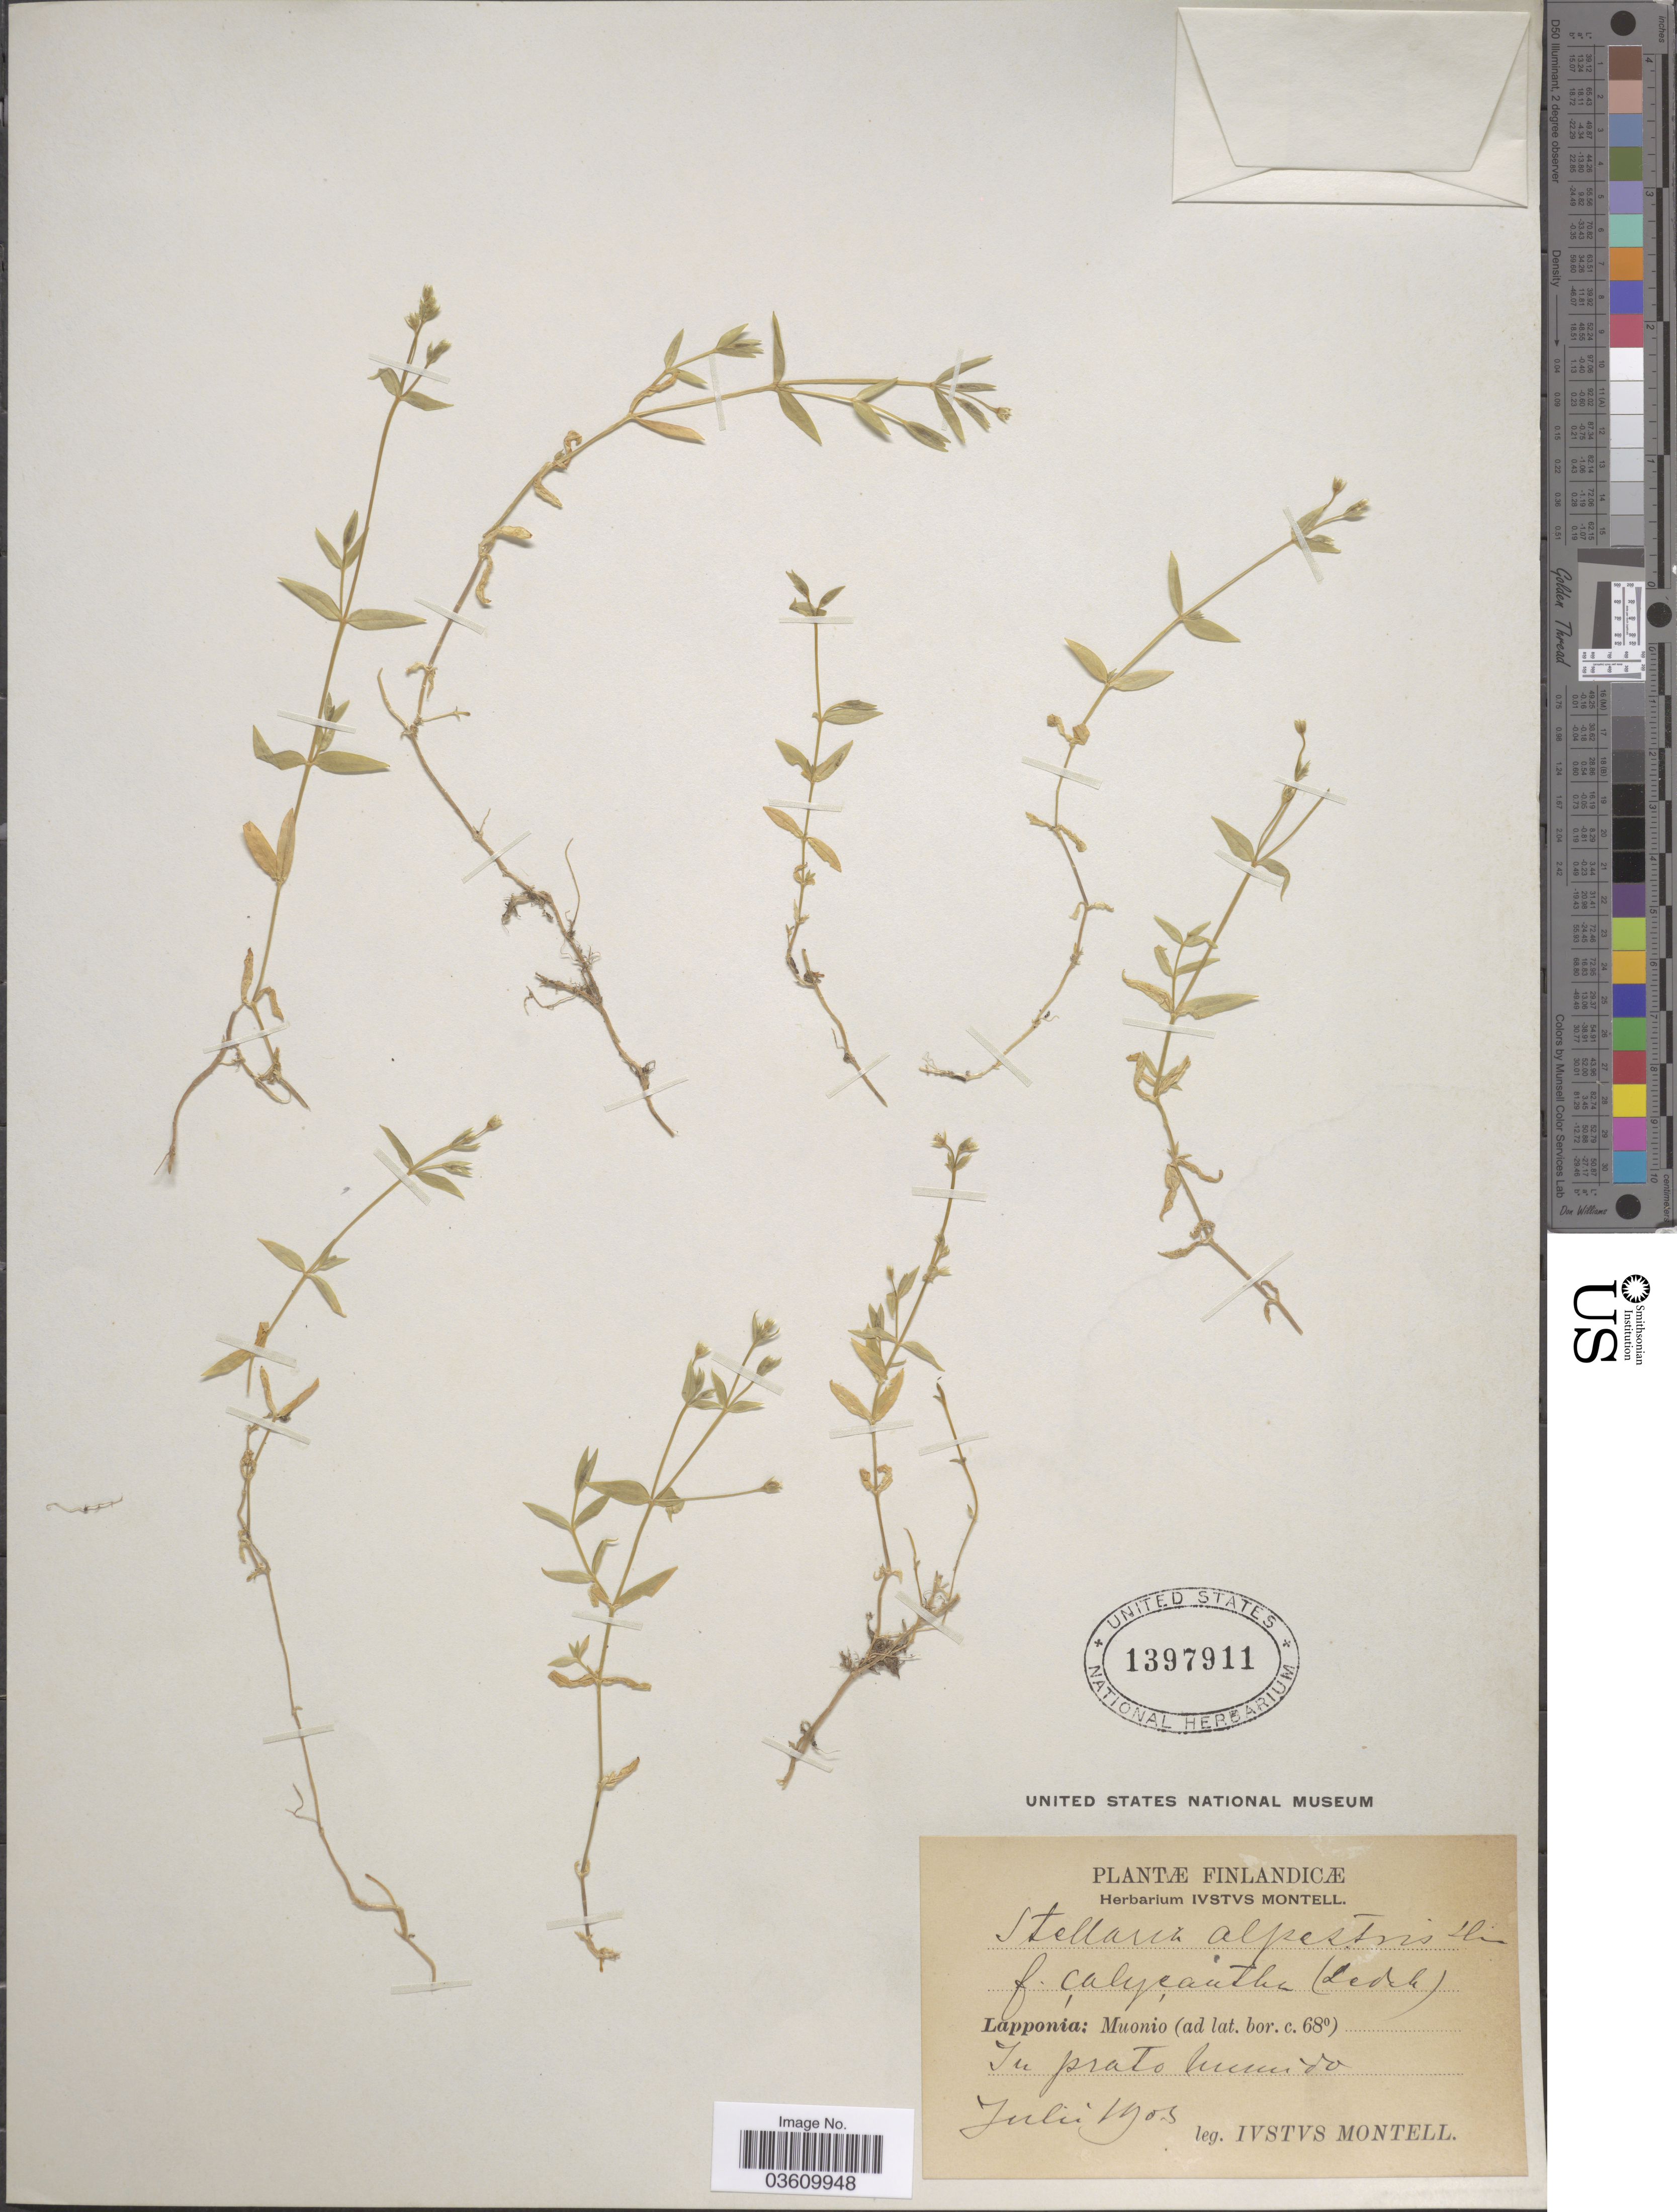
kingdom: Plantae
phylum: Tracheophyta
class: Magnoliopsida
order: Caryophyllales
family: Caryophyllaceae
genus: Stellaria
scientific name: Stellaria alpestris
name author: Fr.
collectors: I. Montell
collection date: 1903-07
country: Finland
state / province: Lappi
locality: Muonio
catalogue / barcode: US 1397911